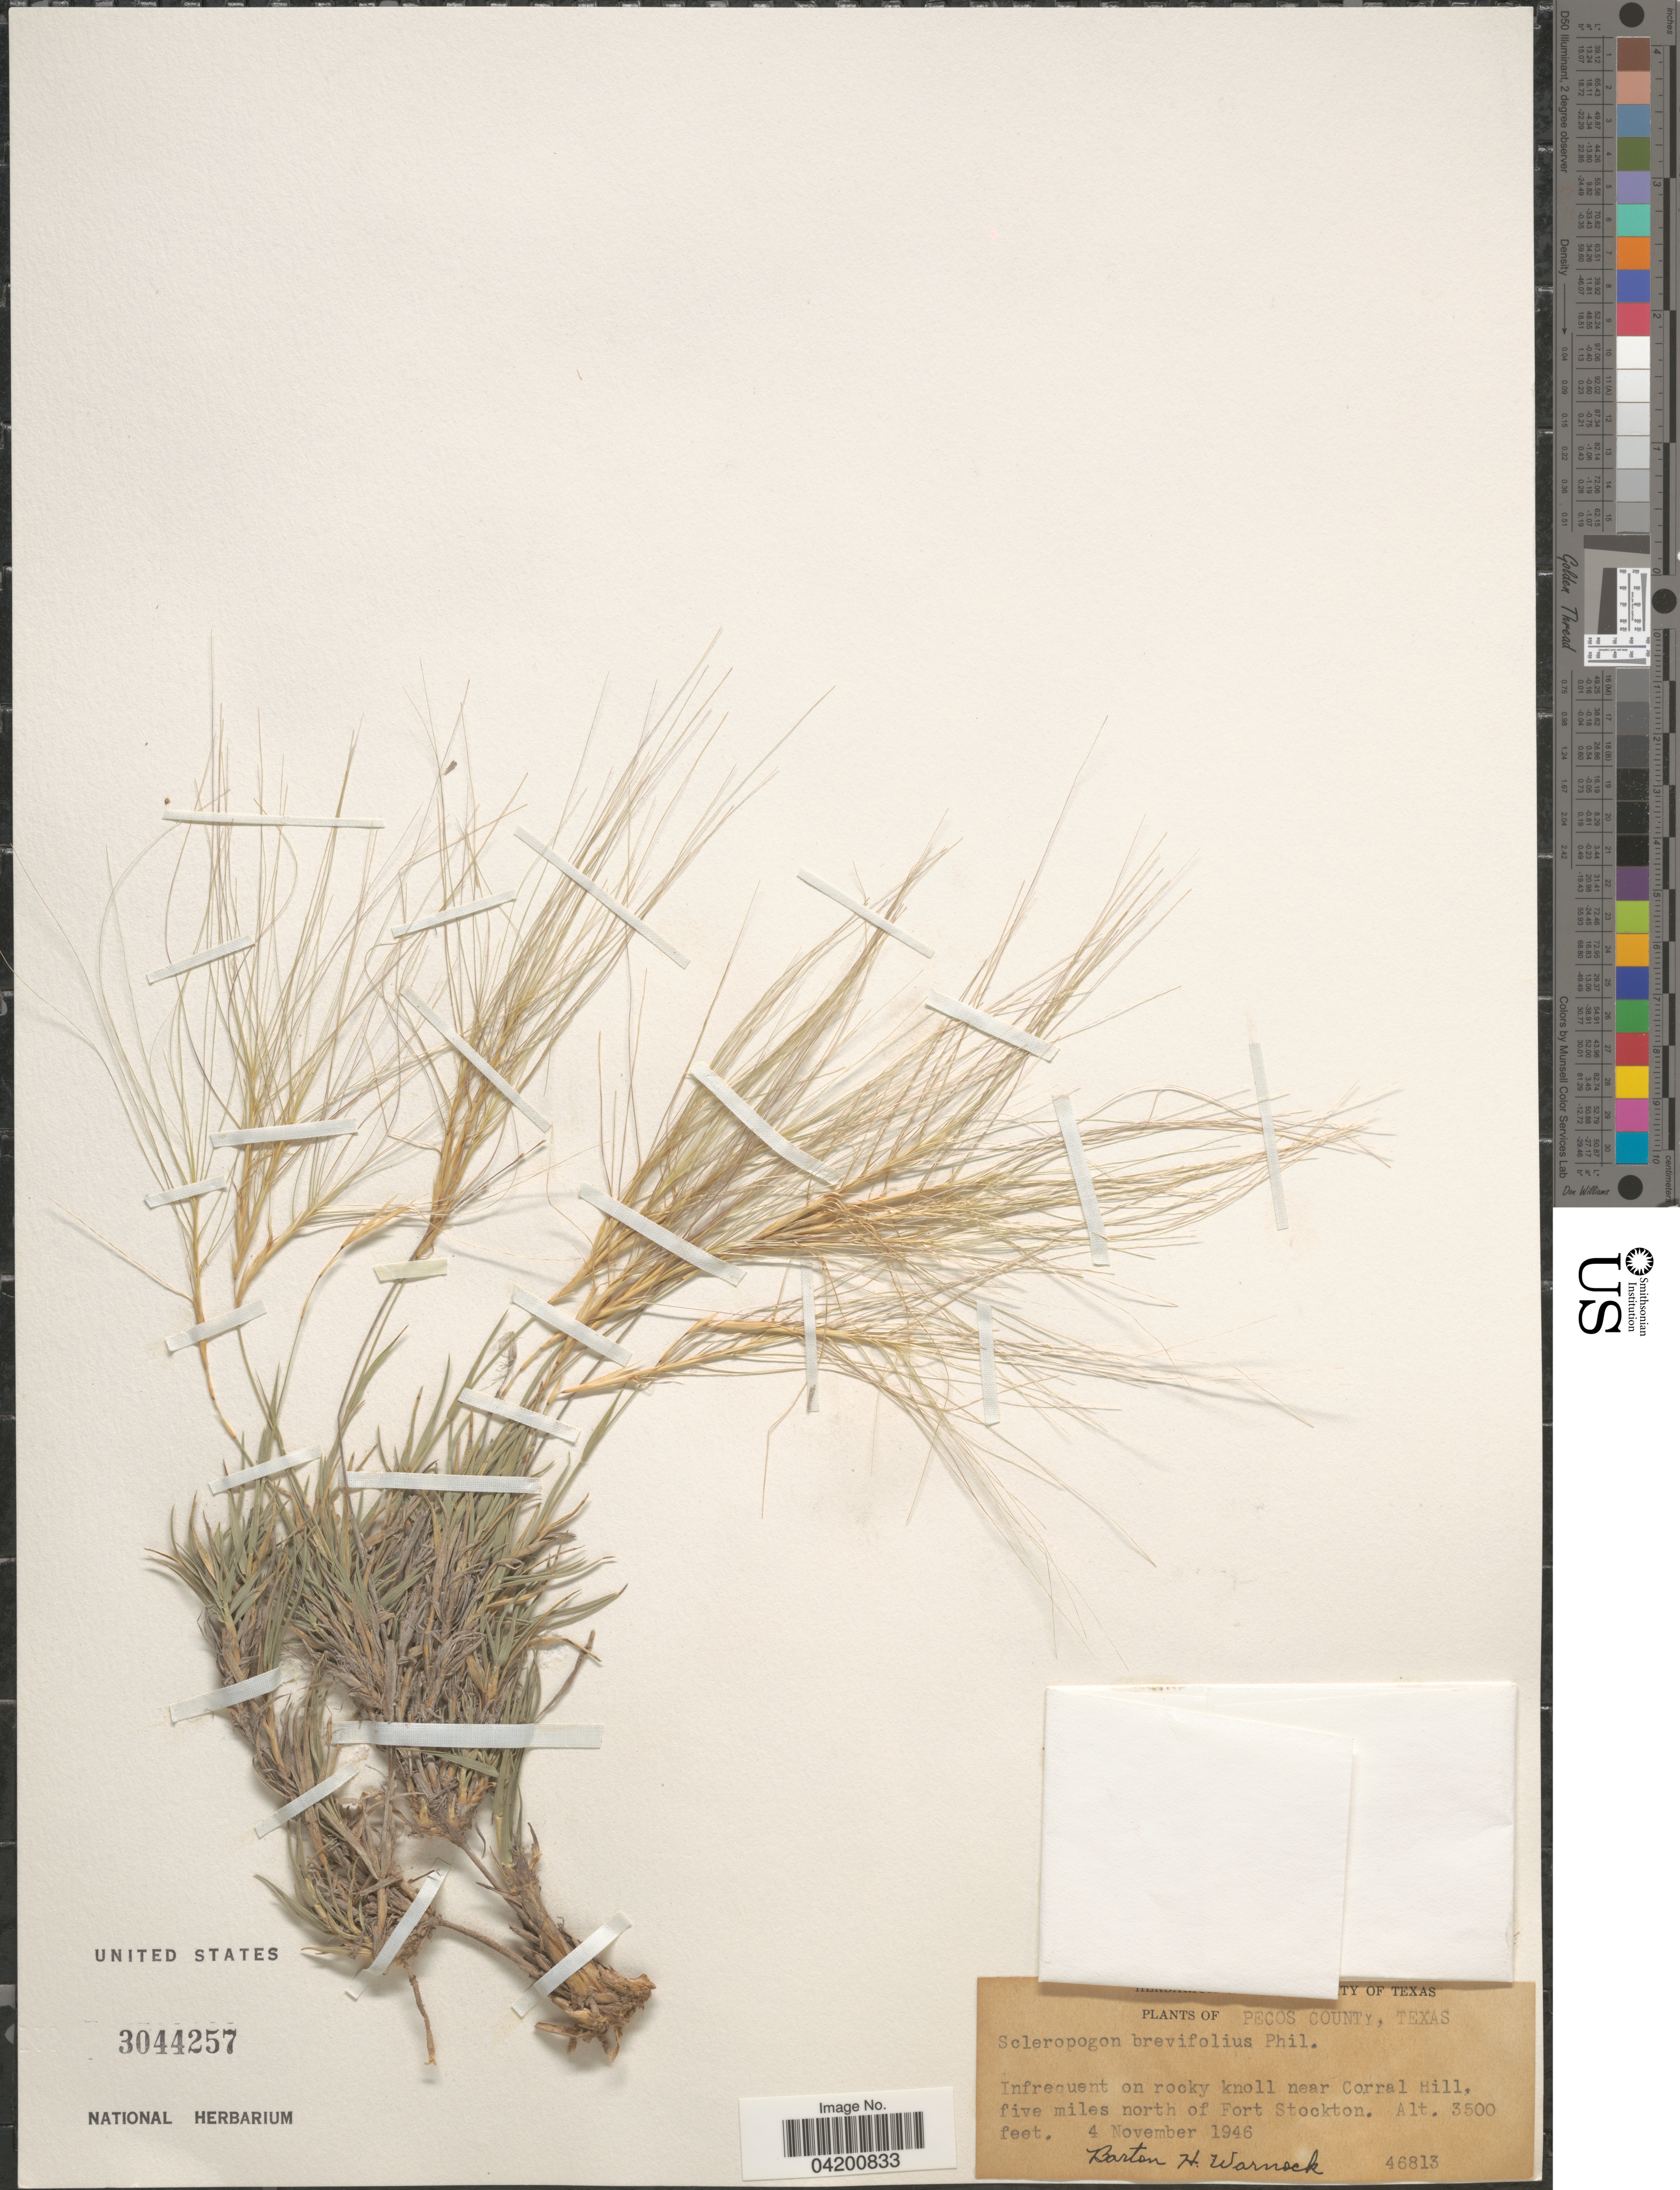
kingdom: Plantae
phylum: Tracheophyta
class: Liliopsida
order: Poales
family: Poaceae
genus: Scleropogon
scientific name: Scleropogon brevifolius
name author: Phil.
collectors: B. H. Warnock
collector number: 46813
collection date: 1946-11-04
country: United States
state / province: Texas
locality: Pecos County. Infrequent on rocky knoll near Corral Hill, five miles north of Fort Stockton.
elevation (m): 1067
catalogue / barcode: US 3044257